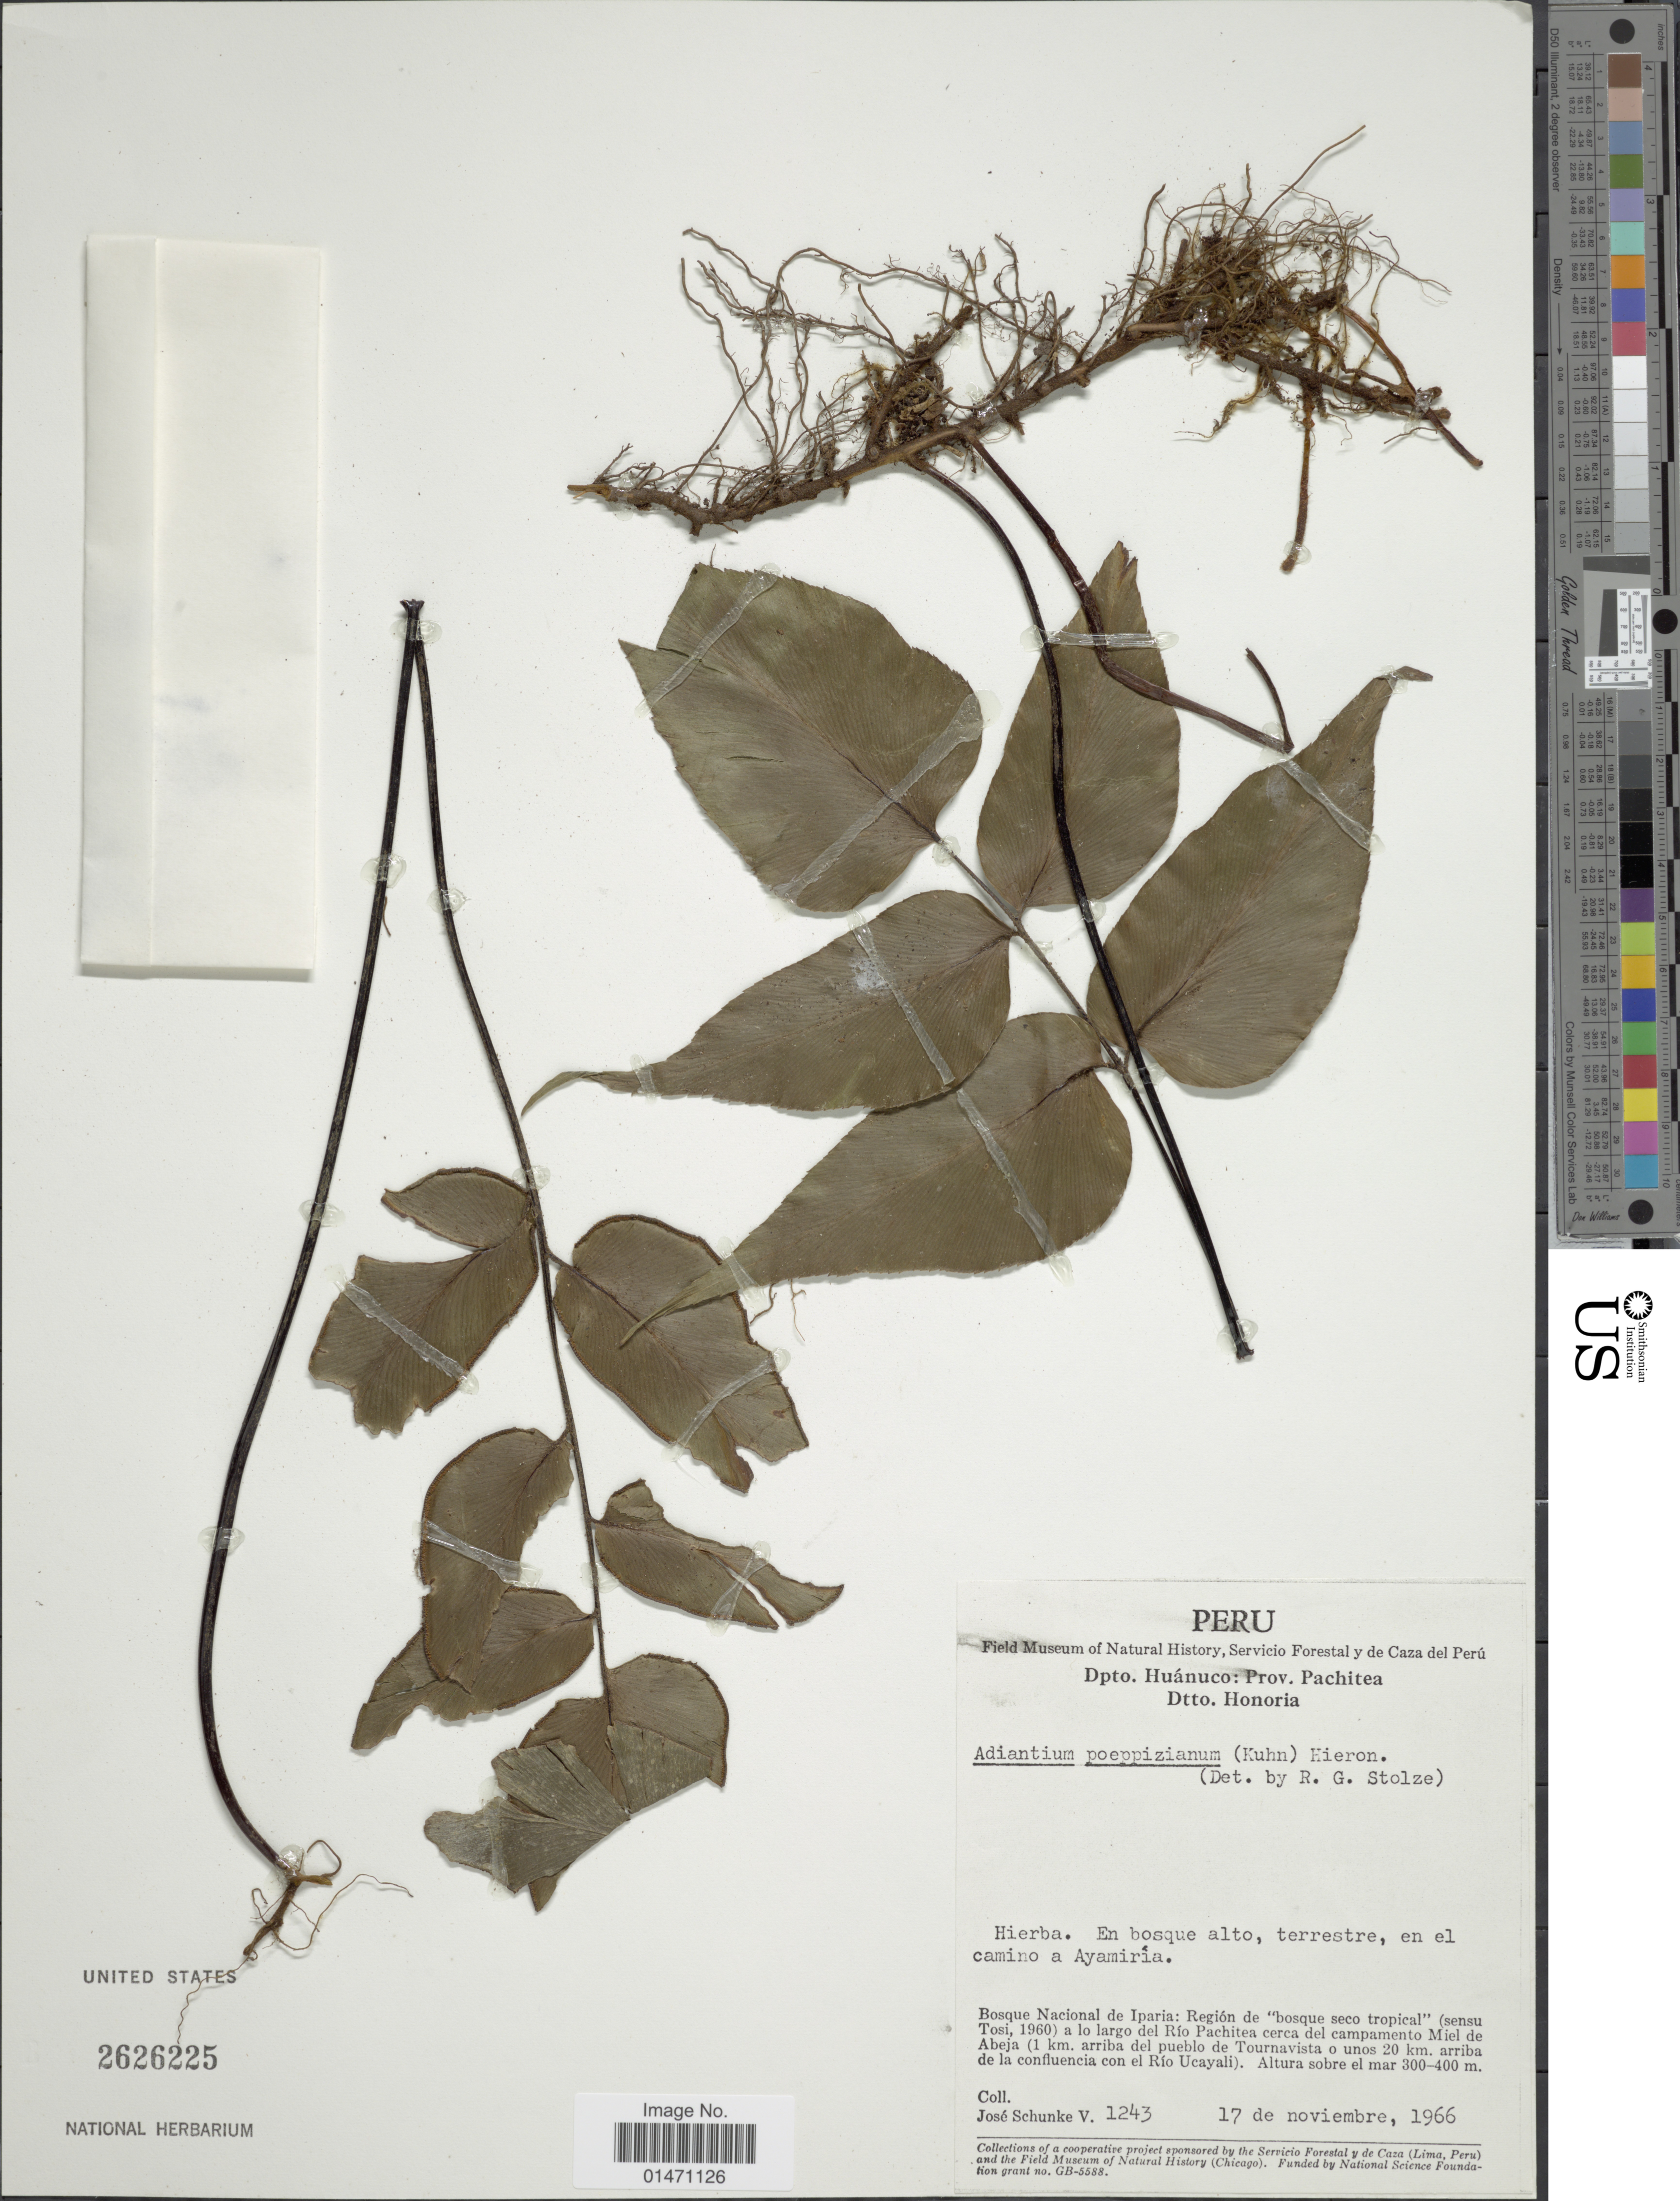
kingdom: Plantae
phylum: Tracheophyta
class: Polypodiopsida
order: Polypodiales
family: Pteridaceae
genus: Adiantum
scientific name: Adiantum poeppigianum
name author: C. Presl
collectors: J. Schunke Vigo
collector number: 1243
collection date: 1966-11-17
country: Peru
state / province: Huánuco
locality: Dpto. Huanuco: prov. Pachitea, Dtto. Honoria, bosque Nacional de Iparia: region de "bosque seco tropical "(sensu Tosi 1960) a lo largo del Rio Pachitea cerca del campamento Miel de Abeja(1km arriba del pueblo de Tournavista o unos 20km arriba de la confluencia con el Rio Ucayali)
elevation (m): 300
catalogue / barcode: US 2626225